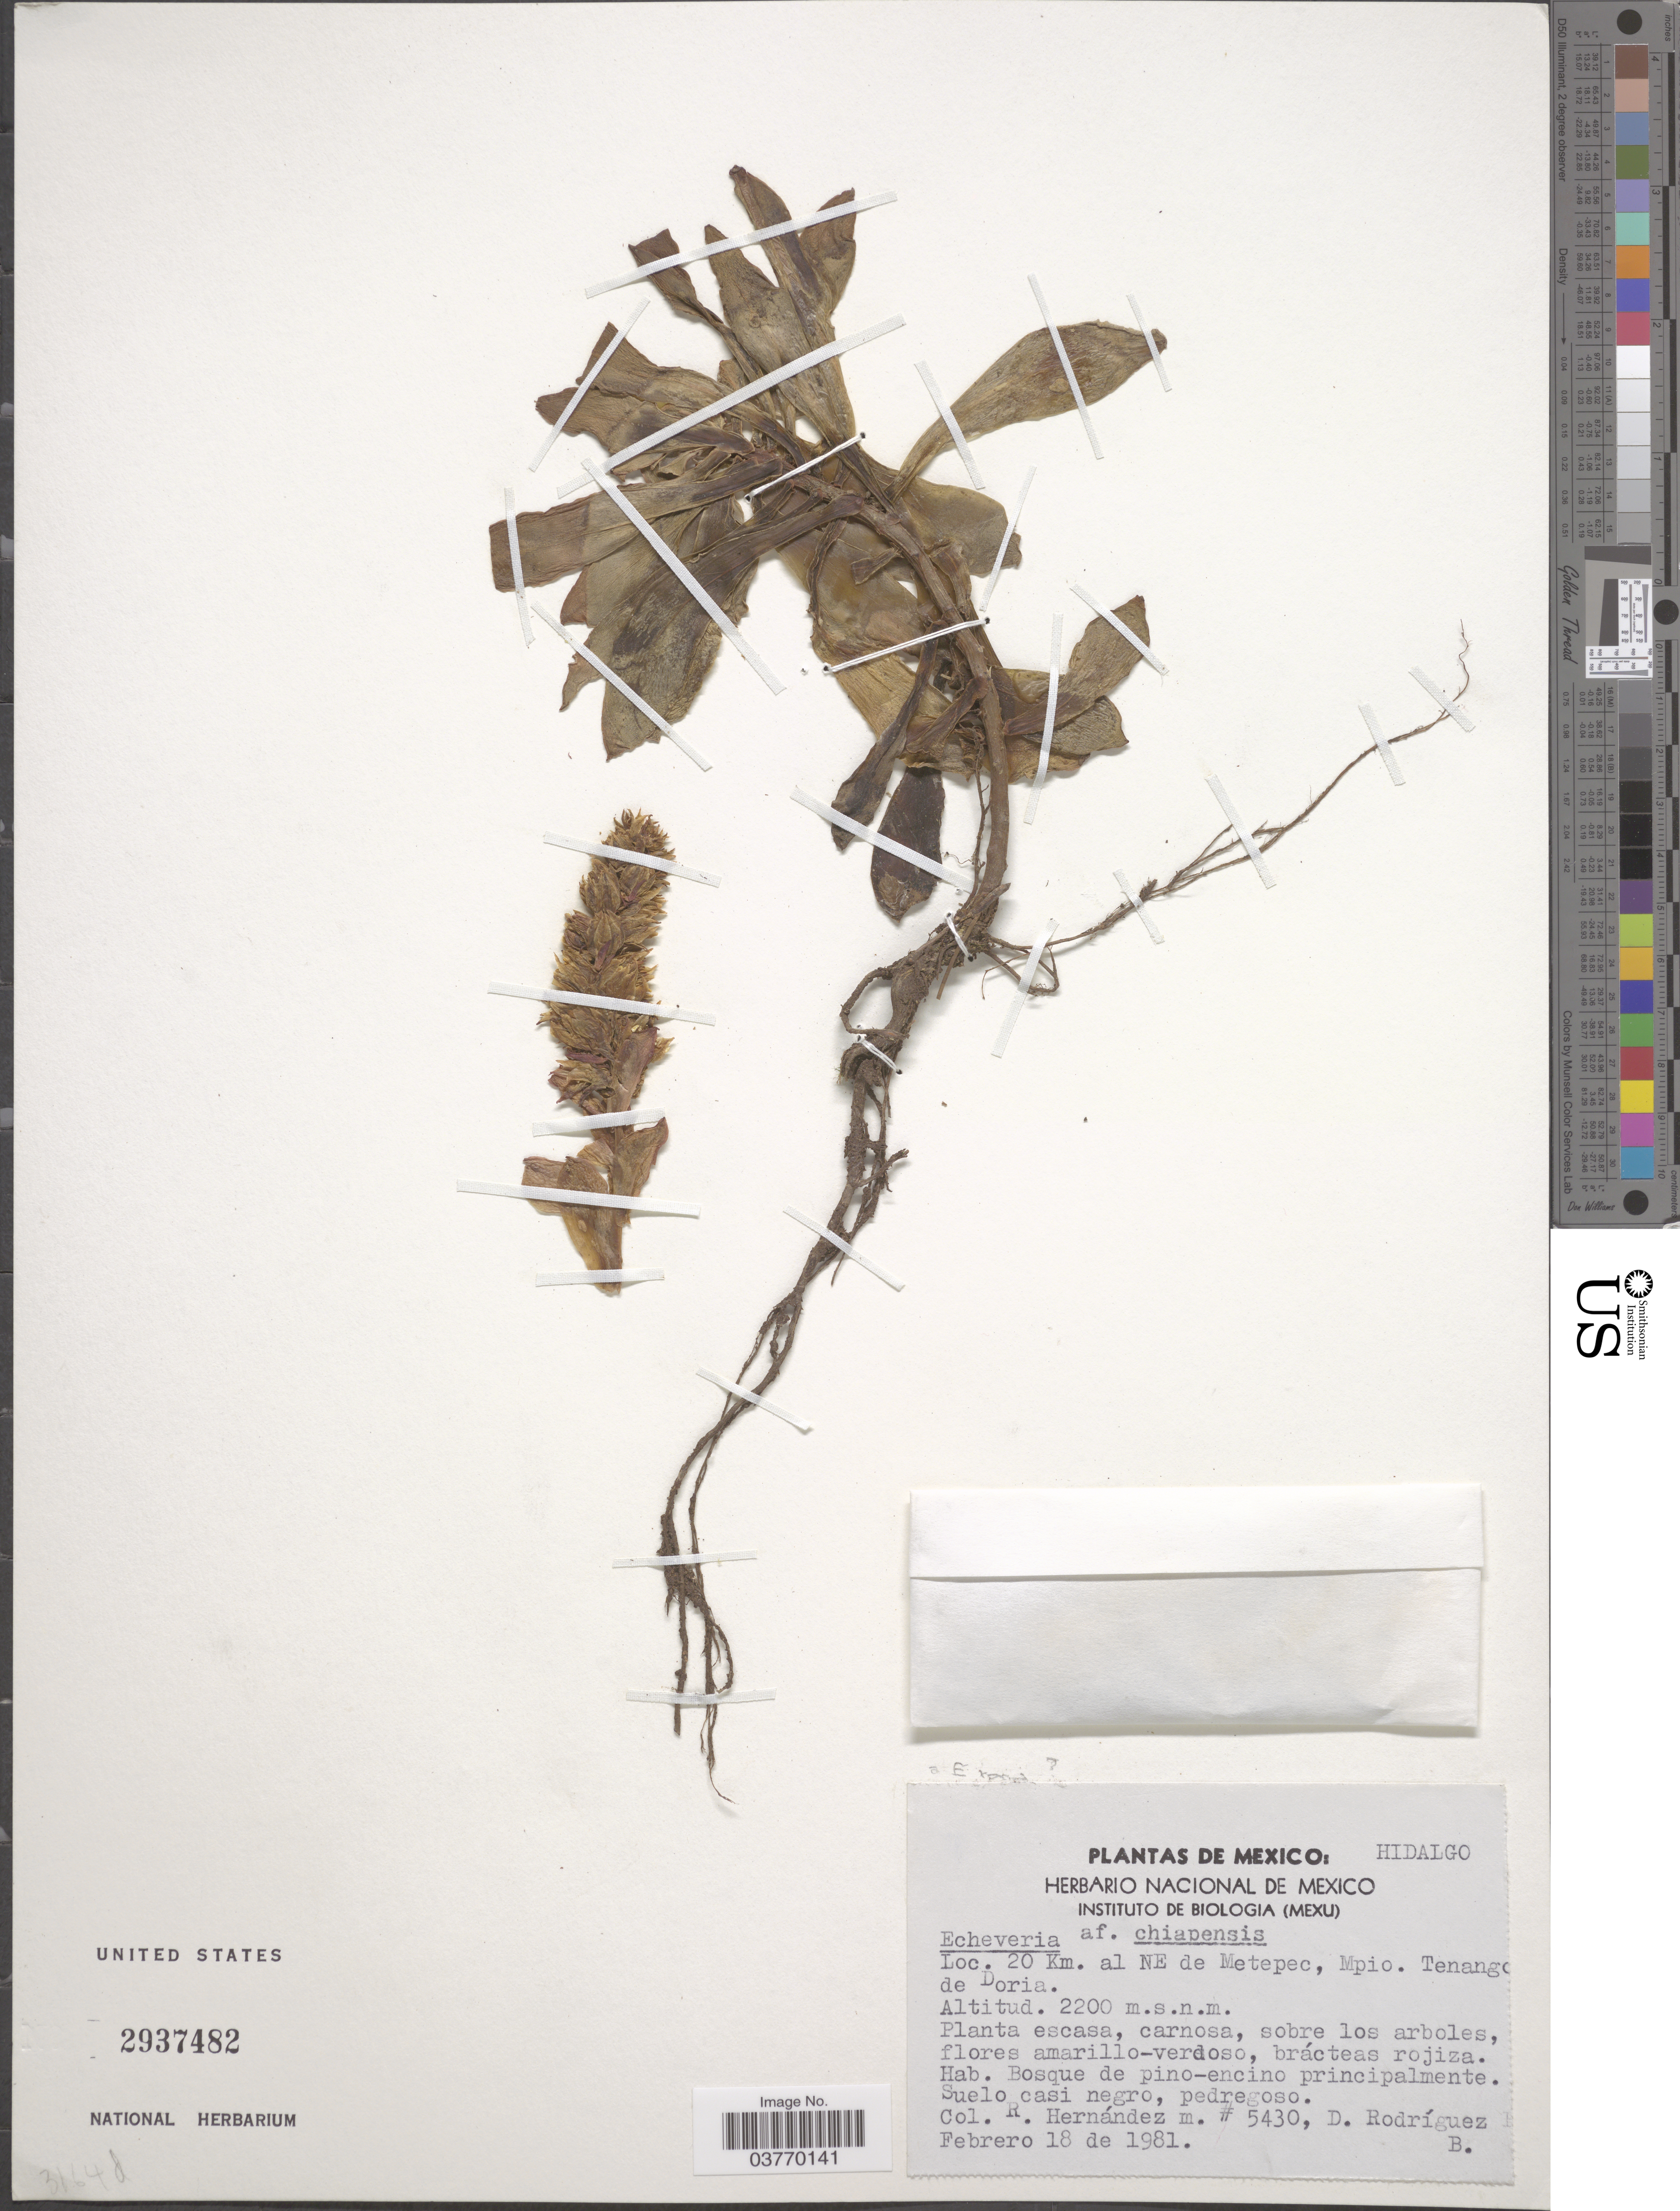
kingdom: Plantae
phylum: Tracheophyta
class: Magnoliopsida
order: Saxifragales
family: Crassulaceae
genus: Echeveria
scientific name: Echeveria chiapensis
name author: Rose ex Poelln.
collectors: R. Hernández M. & D. Rodríguez B.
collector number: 5430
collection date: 1981-02-18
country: Mexico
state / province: Hidalgo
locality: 20 km. al NE de Metepec, Mpio. Tenango de Doria.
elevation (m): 2200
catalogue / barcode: US 2937482